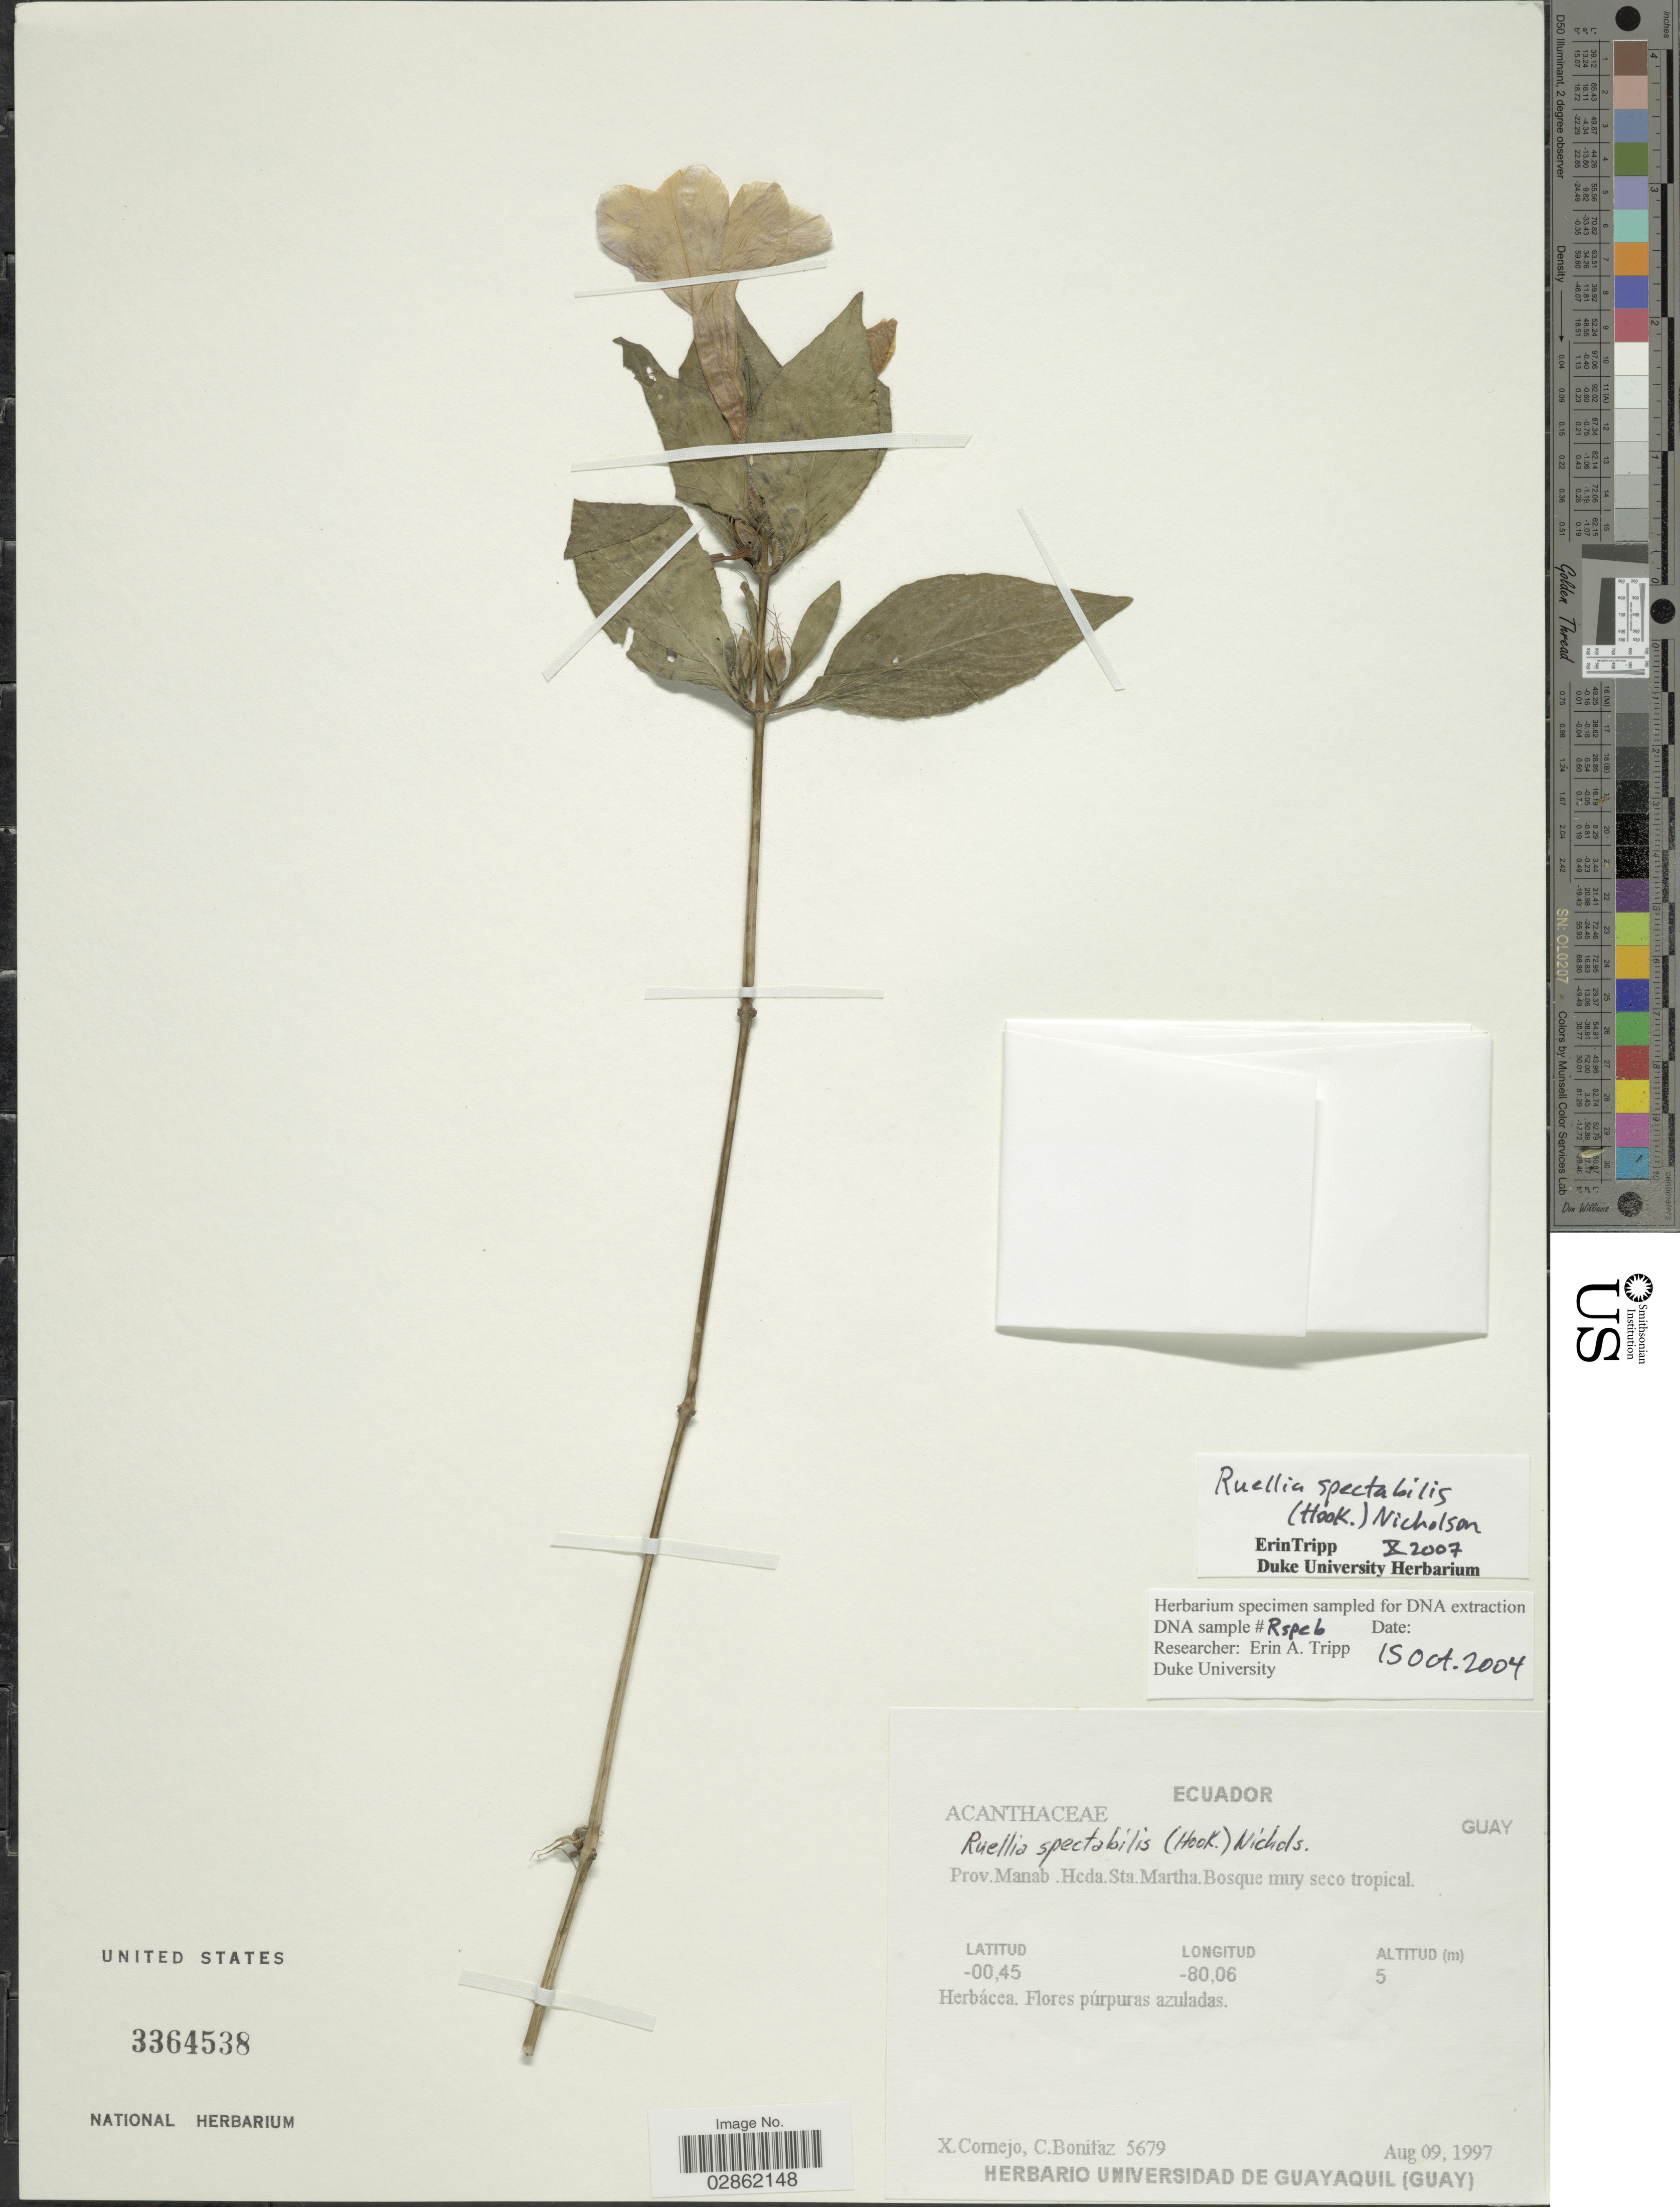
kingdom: Plantae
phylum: Tracheophyta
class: Magnoliopsida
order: Lamiales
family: Acanthaceae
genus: Ruellia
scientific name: Ruellia spectabilis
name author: (Hook.) G. Nicholson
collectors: X. F. Cornejo & C. Bonifaz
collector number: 5679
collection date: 1997-08-09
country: Ecuador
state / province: Manabí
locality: Prov. Manab., Hcda. Sta. Martha.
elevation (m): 5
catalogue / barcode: US 3364538